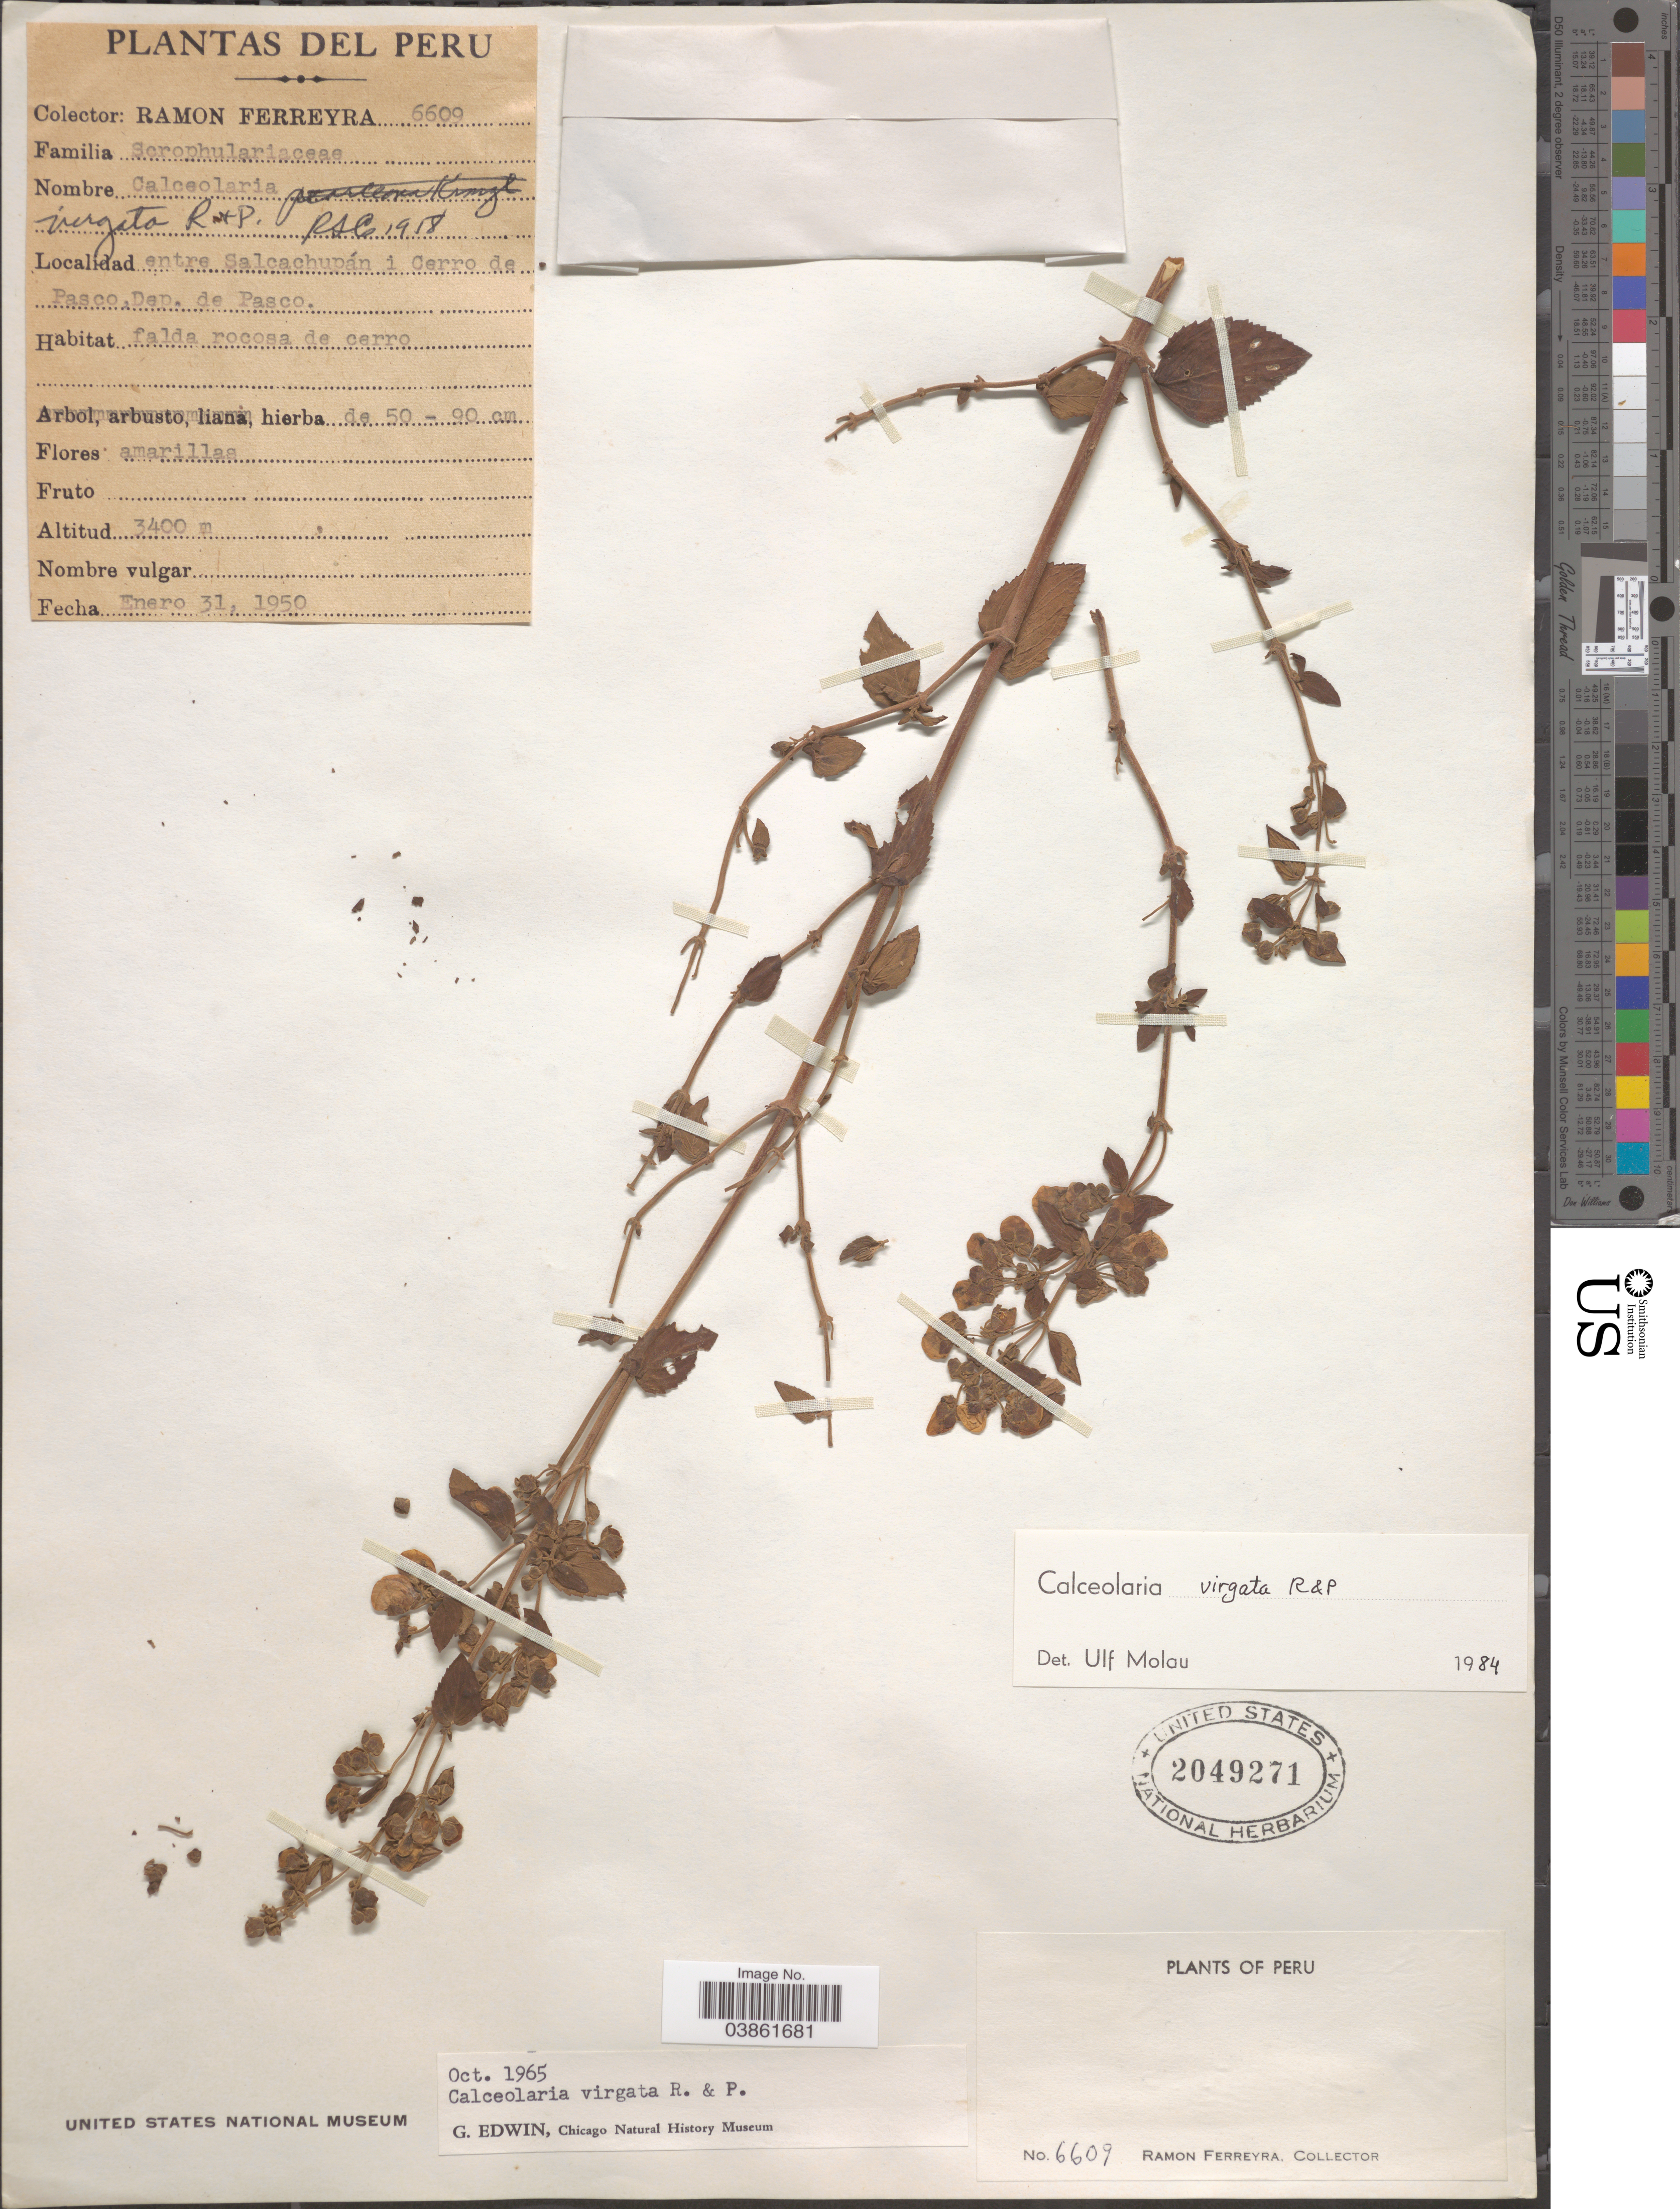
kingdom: Plantae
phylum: Tracheophyta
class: Magnoliopsida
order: Lamiales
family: Calceolariaceae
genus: Calceolaria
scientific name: Calceolaria virgata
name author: Ruiz & Pav.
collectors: R. A. Ferreyra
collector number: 6609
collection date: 1950-01-31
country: Peru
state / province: Pasco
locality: Entre Salcachupán i Cerro de Pasco, Dep. de Pasco.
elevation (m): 3400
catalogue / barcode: US 2049271